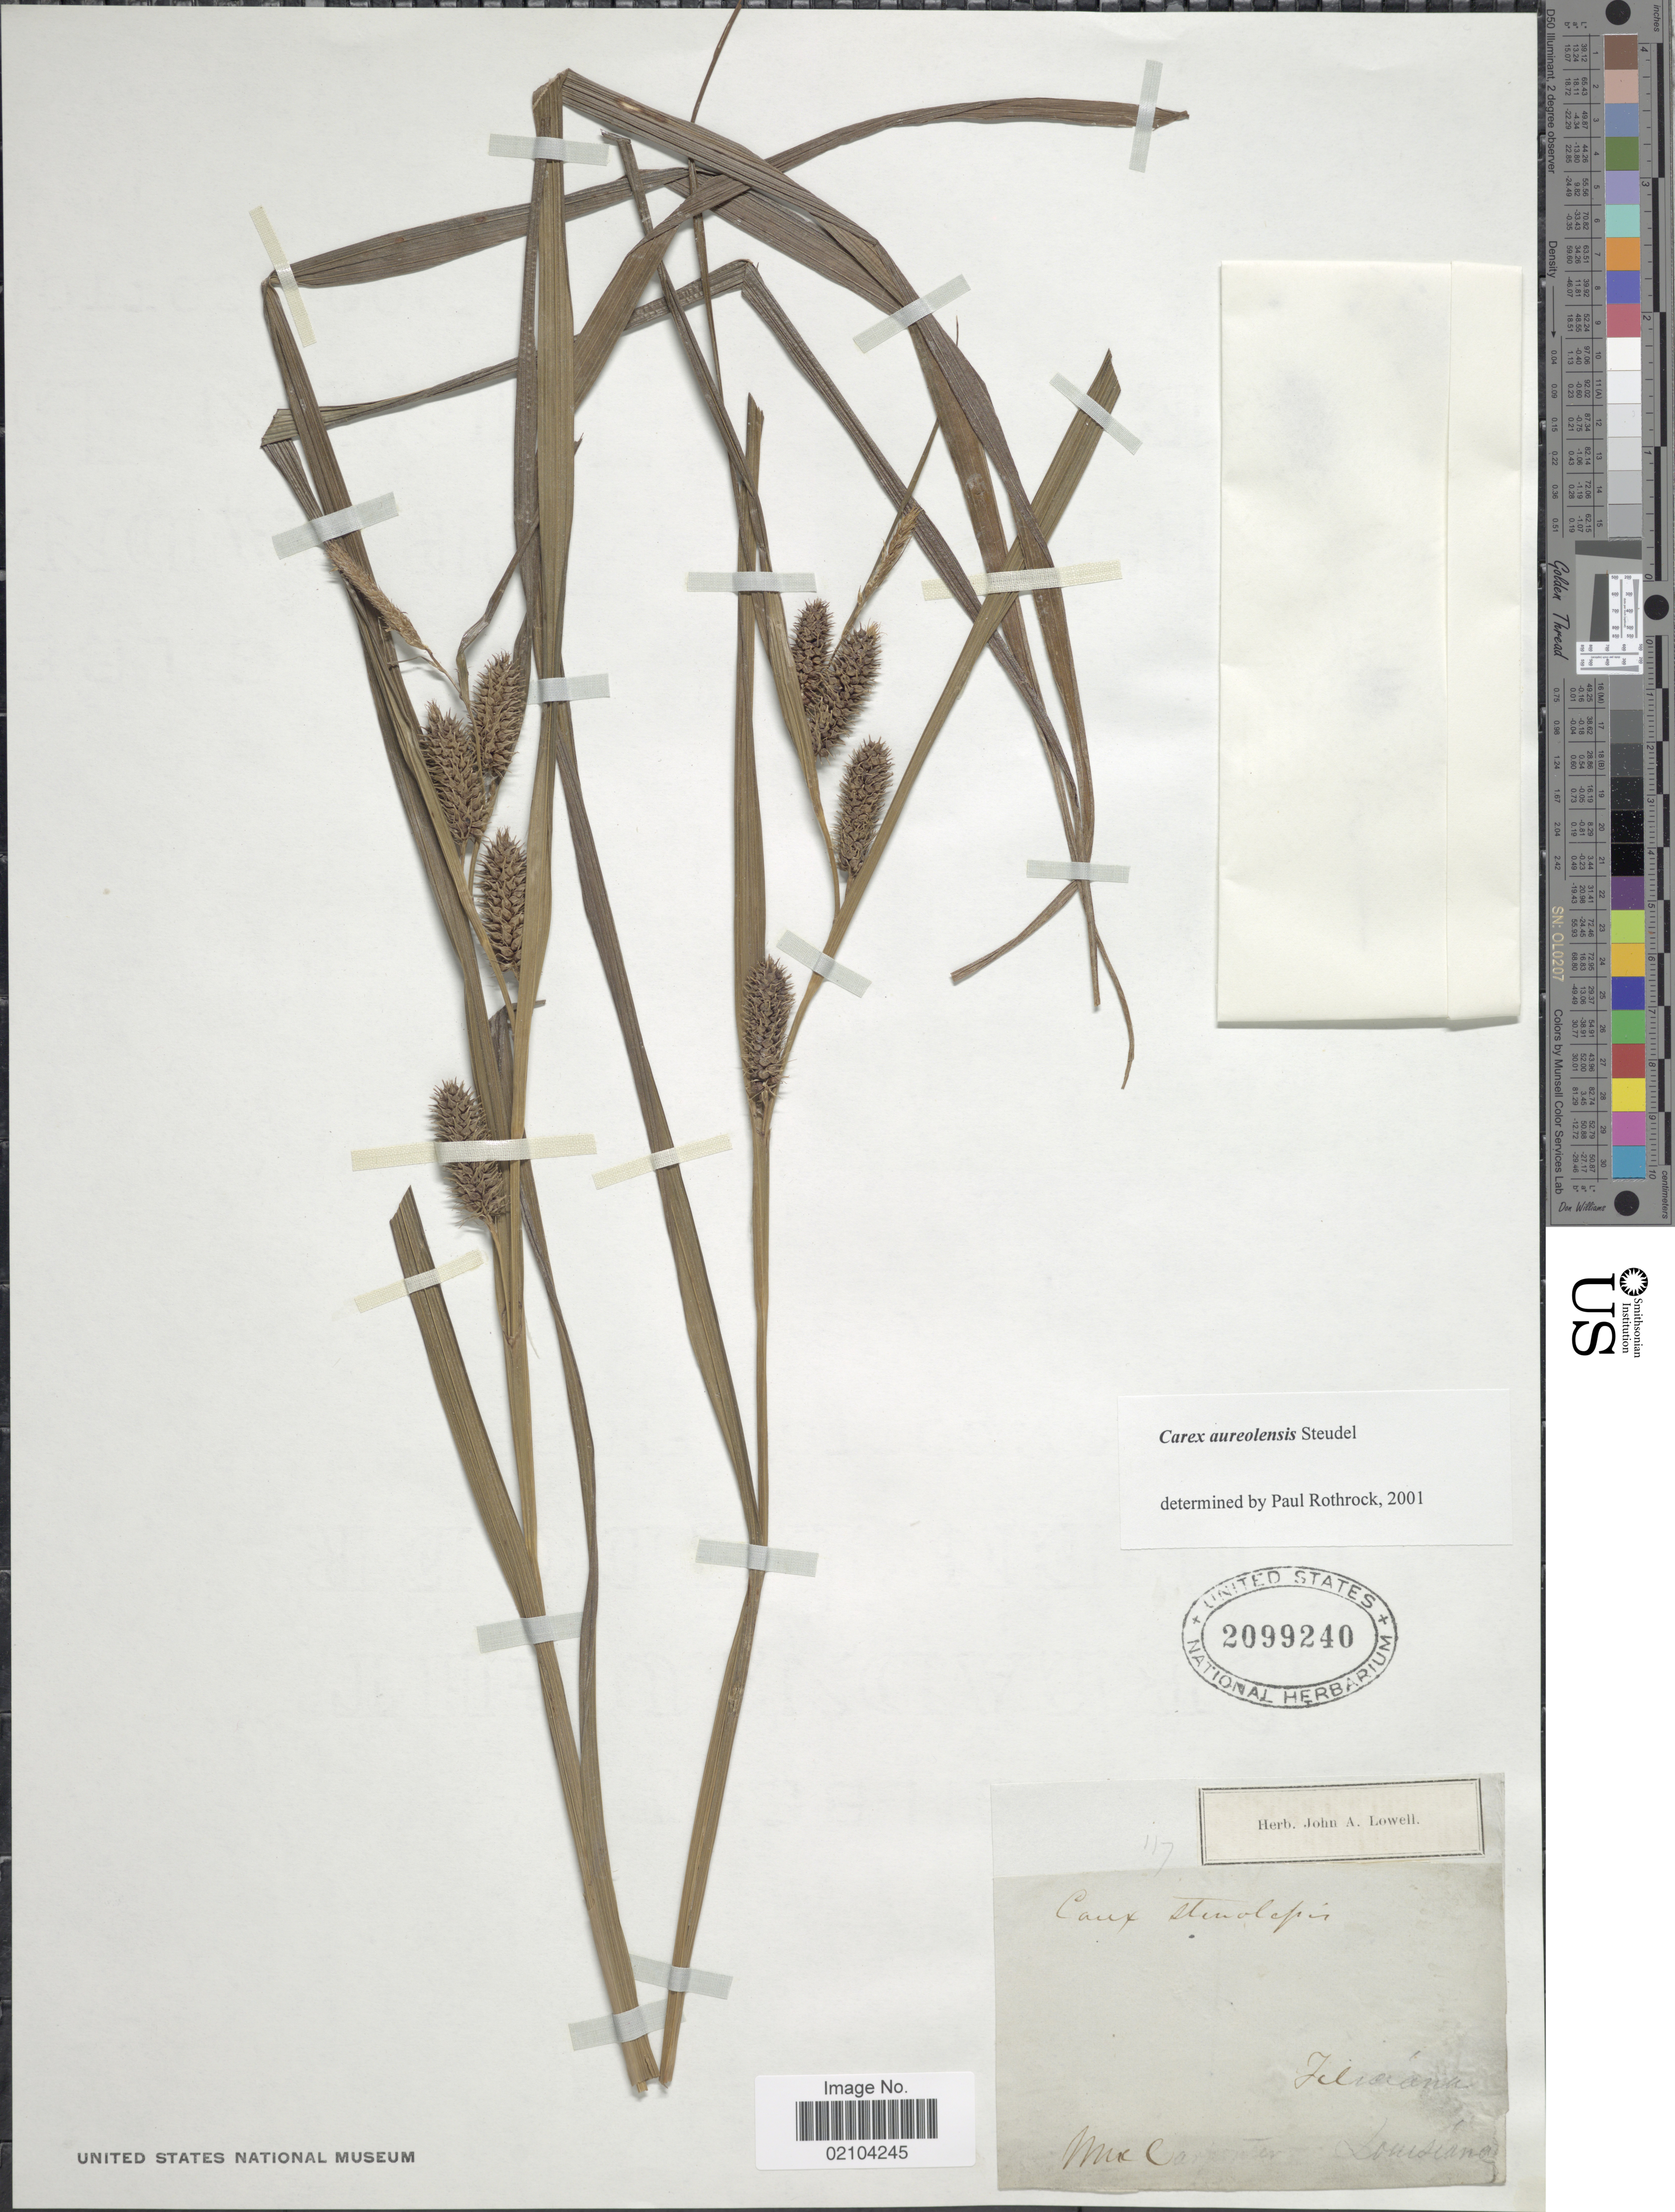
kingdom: Plantae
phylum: Tracheophyta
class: Liliopsida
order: Poales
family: Cyperaceae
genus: Carex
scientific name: Carex aureolensis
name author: Steud.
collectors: M. Carpenter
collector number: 117?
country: United States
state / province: Louisiana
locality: Louisiana. Feliciana.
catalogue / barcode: US 2099240